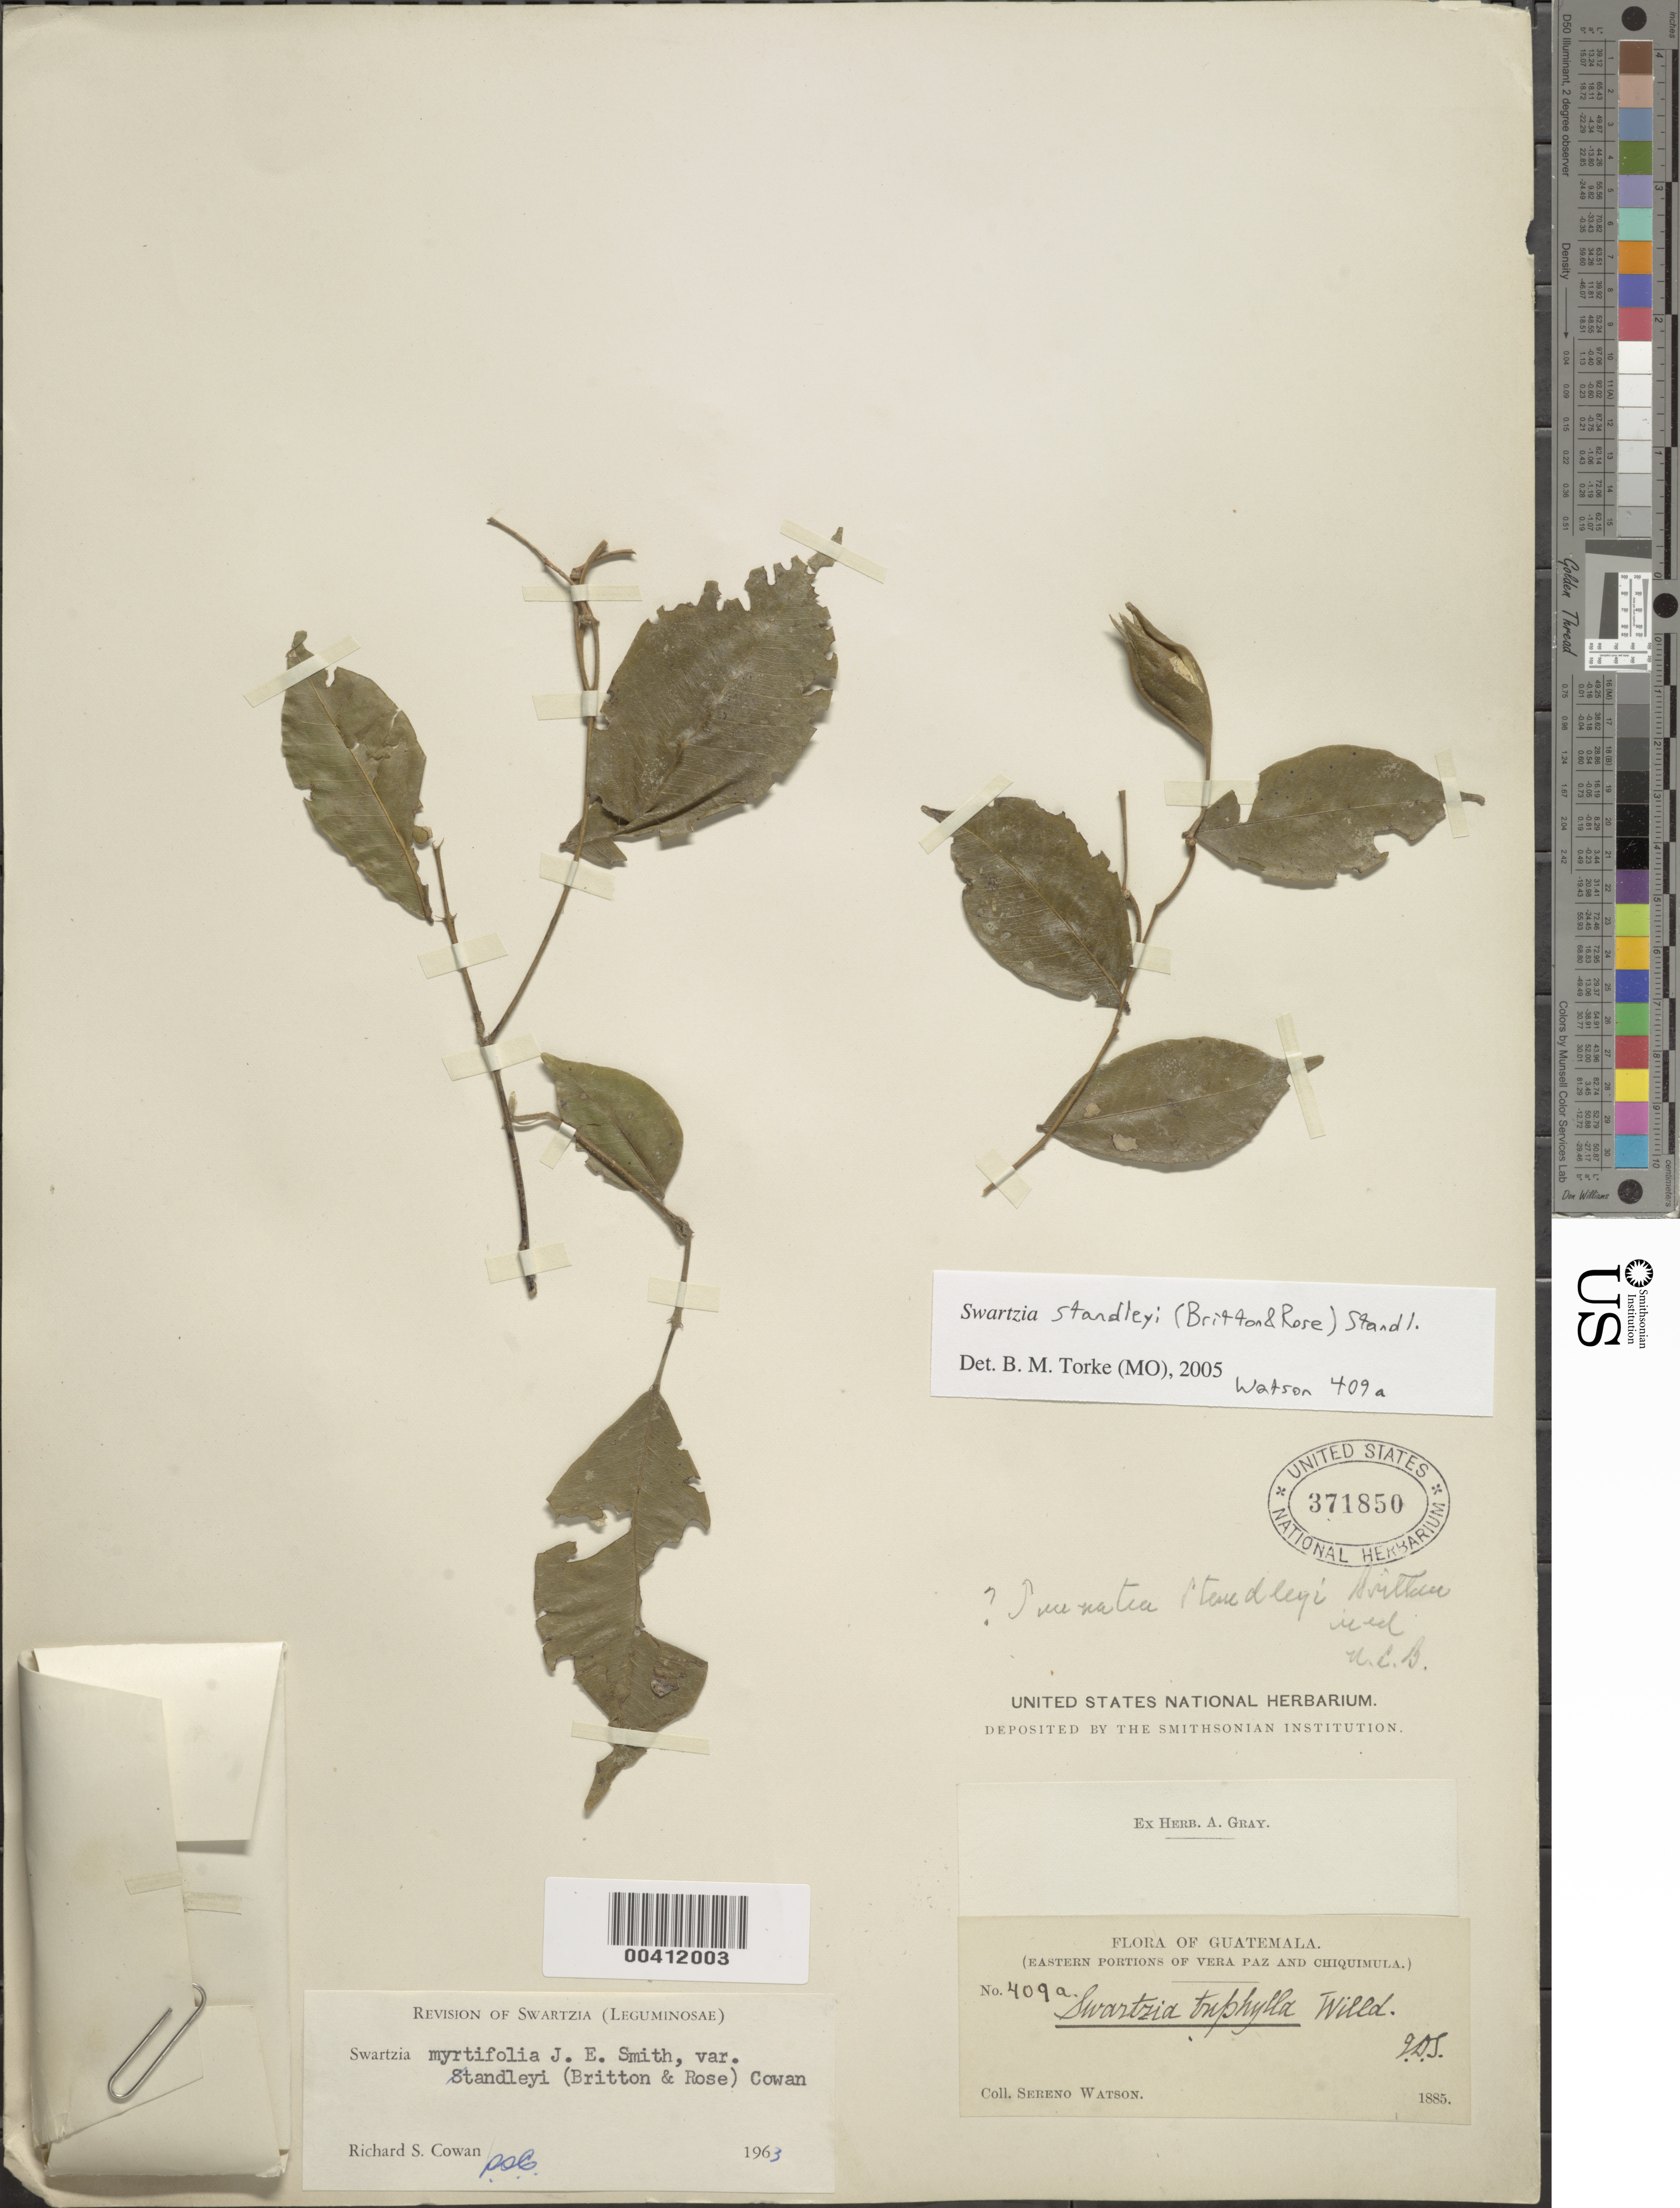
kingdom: Plantae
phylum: Tracheophyta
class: Magnoliopsida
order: Fabales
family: Fabaceae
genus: Swartzia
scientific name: Swartzia standleyi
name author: (Britton & Rose) Standl.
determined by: Cowan, R. S.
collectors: S. Watson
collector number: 409a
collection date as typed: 1885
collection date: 1885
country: Guatemala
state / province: Alta Verapaz / Chiquimula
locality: Eastern portions of Vera Paz and Chiquimula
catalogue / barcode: US 371850